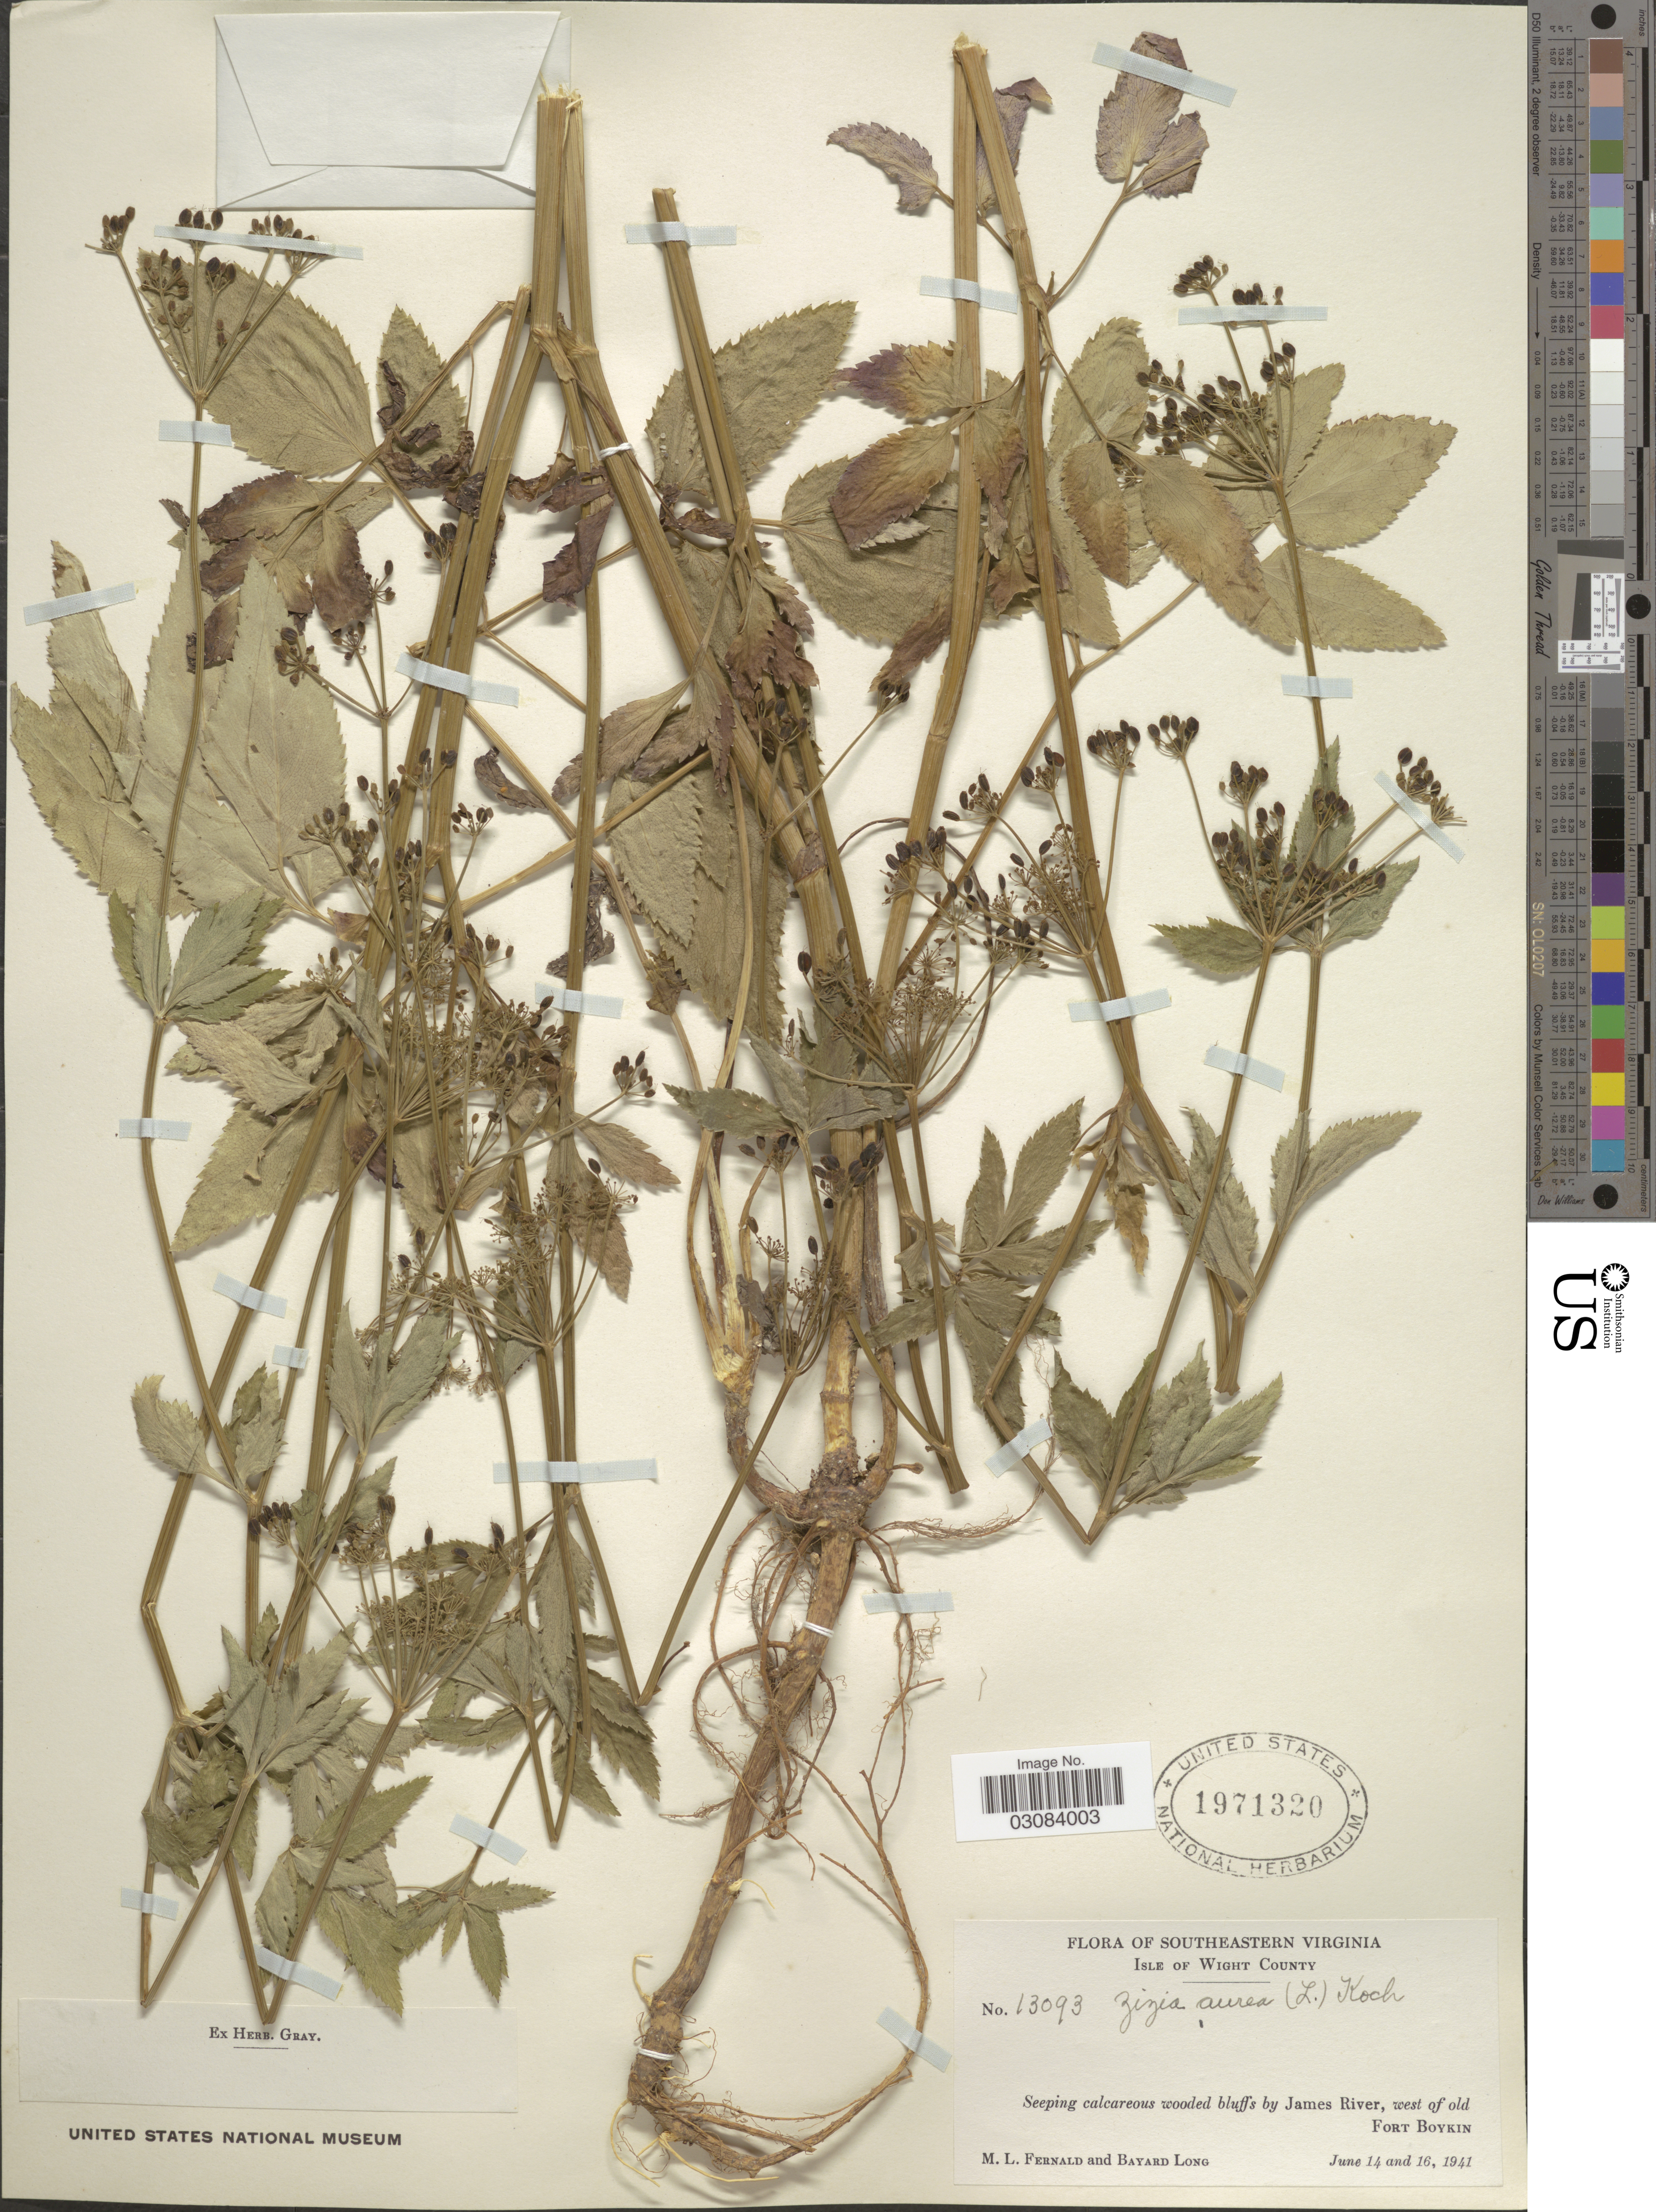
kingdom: Plantae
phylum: Tracheophyta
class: Magnoliopsida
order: Apiales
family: Apiaceae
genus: Zizia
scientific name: Zizia aurea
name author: (L.) Koch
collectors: M. L. Fernald & B. Long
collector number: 13093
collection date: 1941-06-14/1941-06-16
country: United States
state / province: Virginia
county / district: Isle of Wight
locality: Southeastern Virginia. Isle of Wight County. Seeping calcareous wooded bluffs by James River, west of old Fort Boykin.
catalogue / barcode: US 1971320